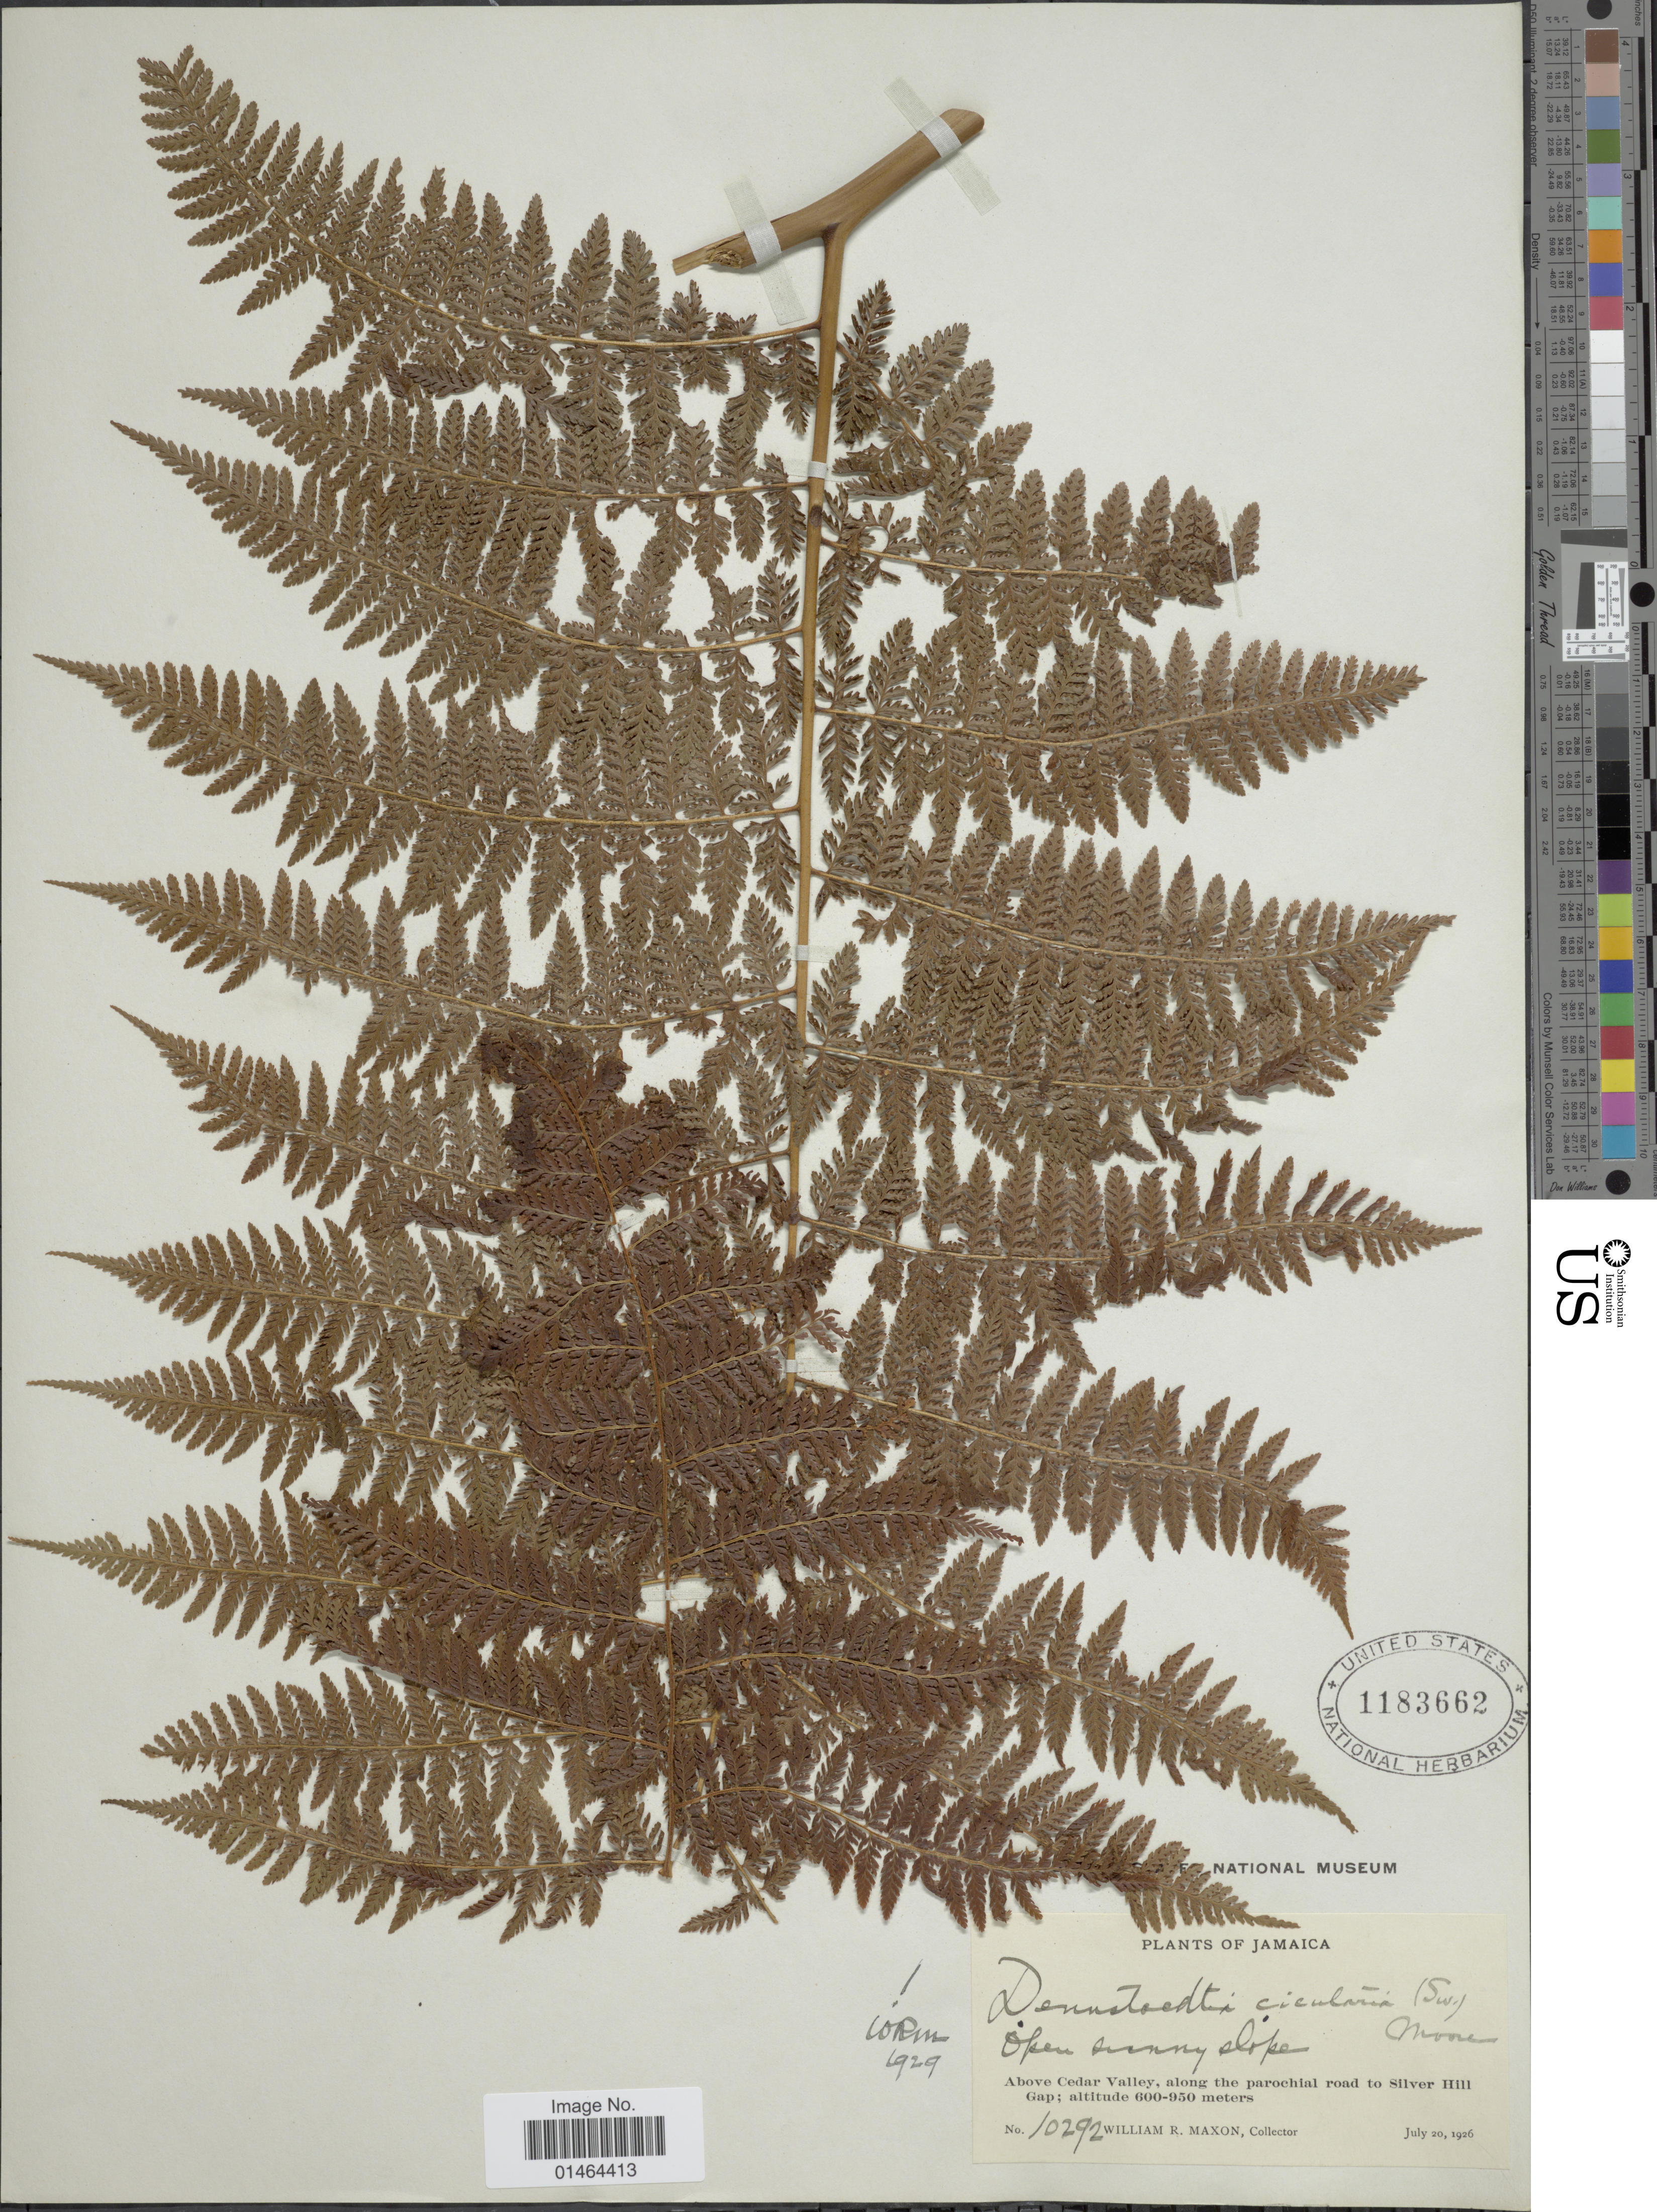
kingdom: Plantae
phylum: Tracheophyta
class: Polypodiopsida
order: Polypodiales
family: Dennstaedtiaceae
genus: Dennstaedtia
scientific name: Dennstaedtia cicutaria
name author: (Sw.) T. Moore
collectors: W. R. Maxon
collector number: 10292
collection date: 1926-07-20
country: Jamaica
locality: Above Cedar Valley, along the parochial road to Silver Hill Gap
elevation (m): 600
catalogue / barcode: US 1183662